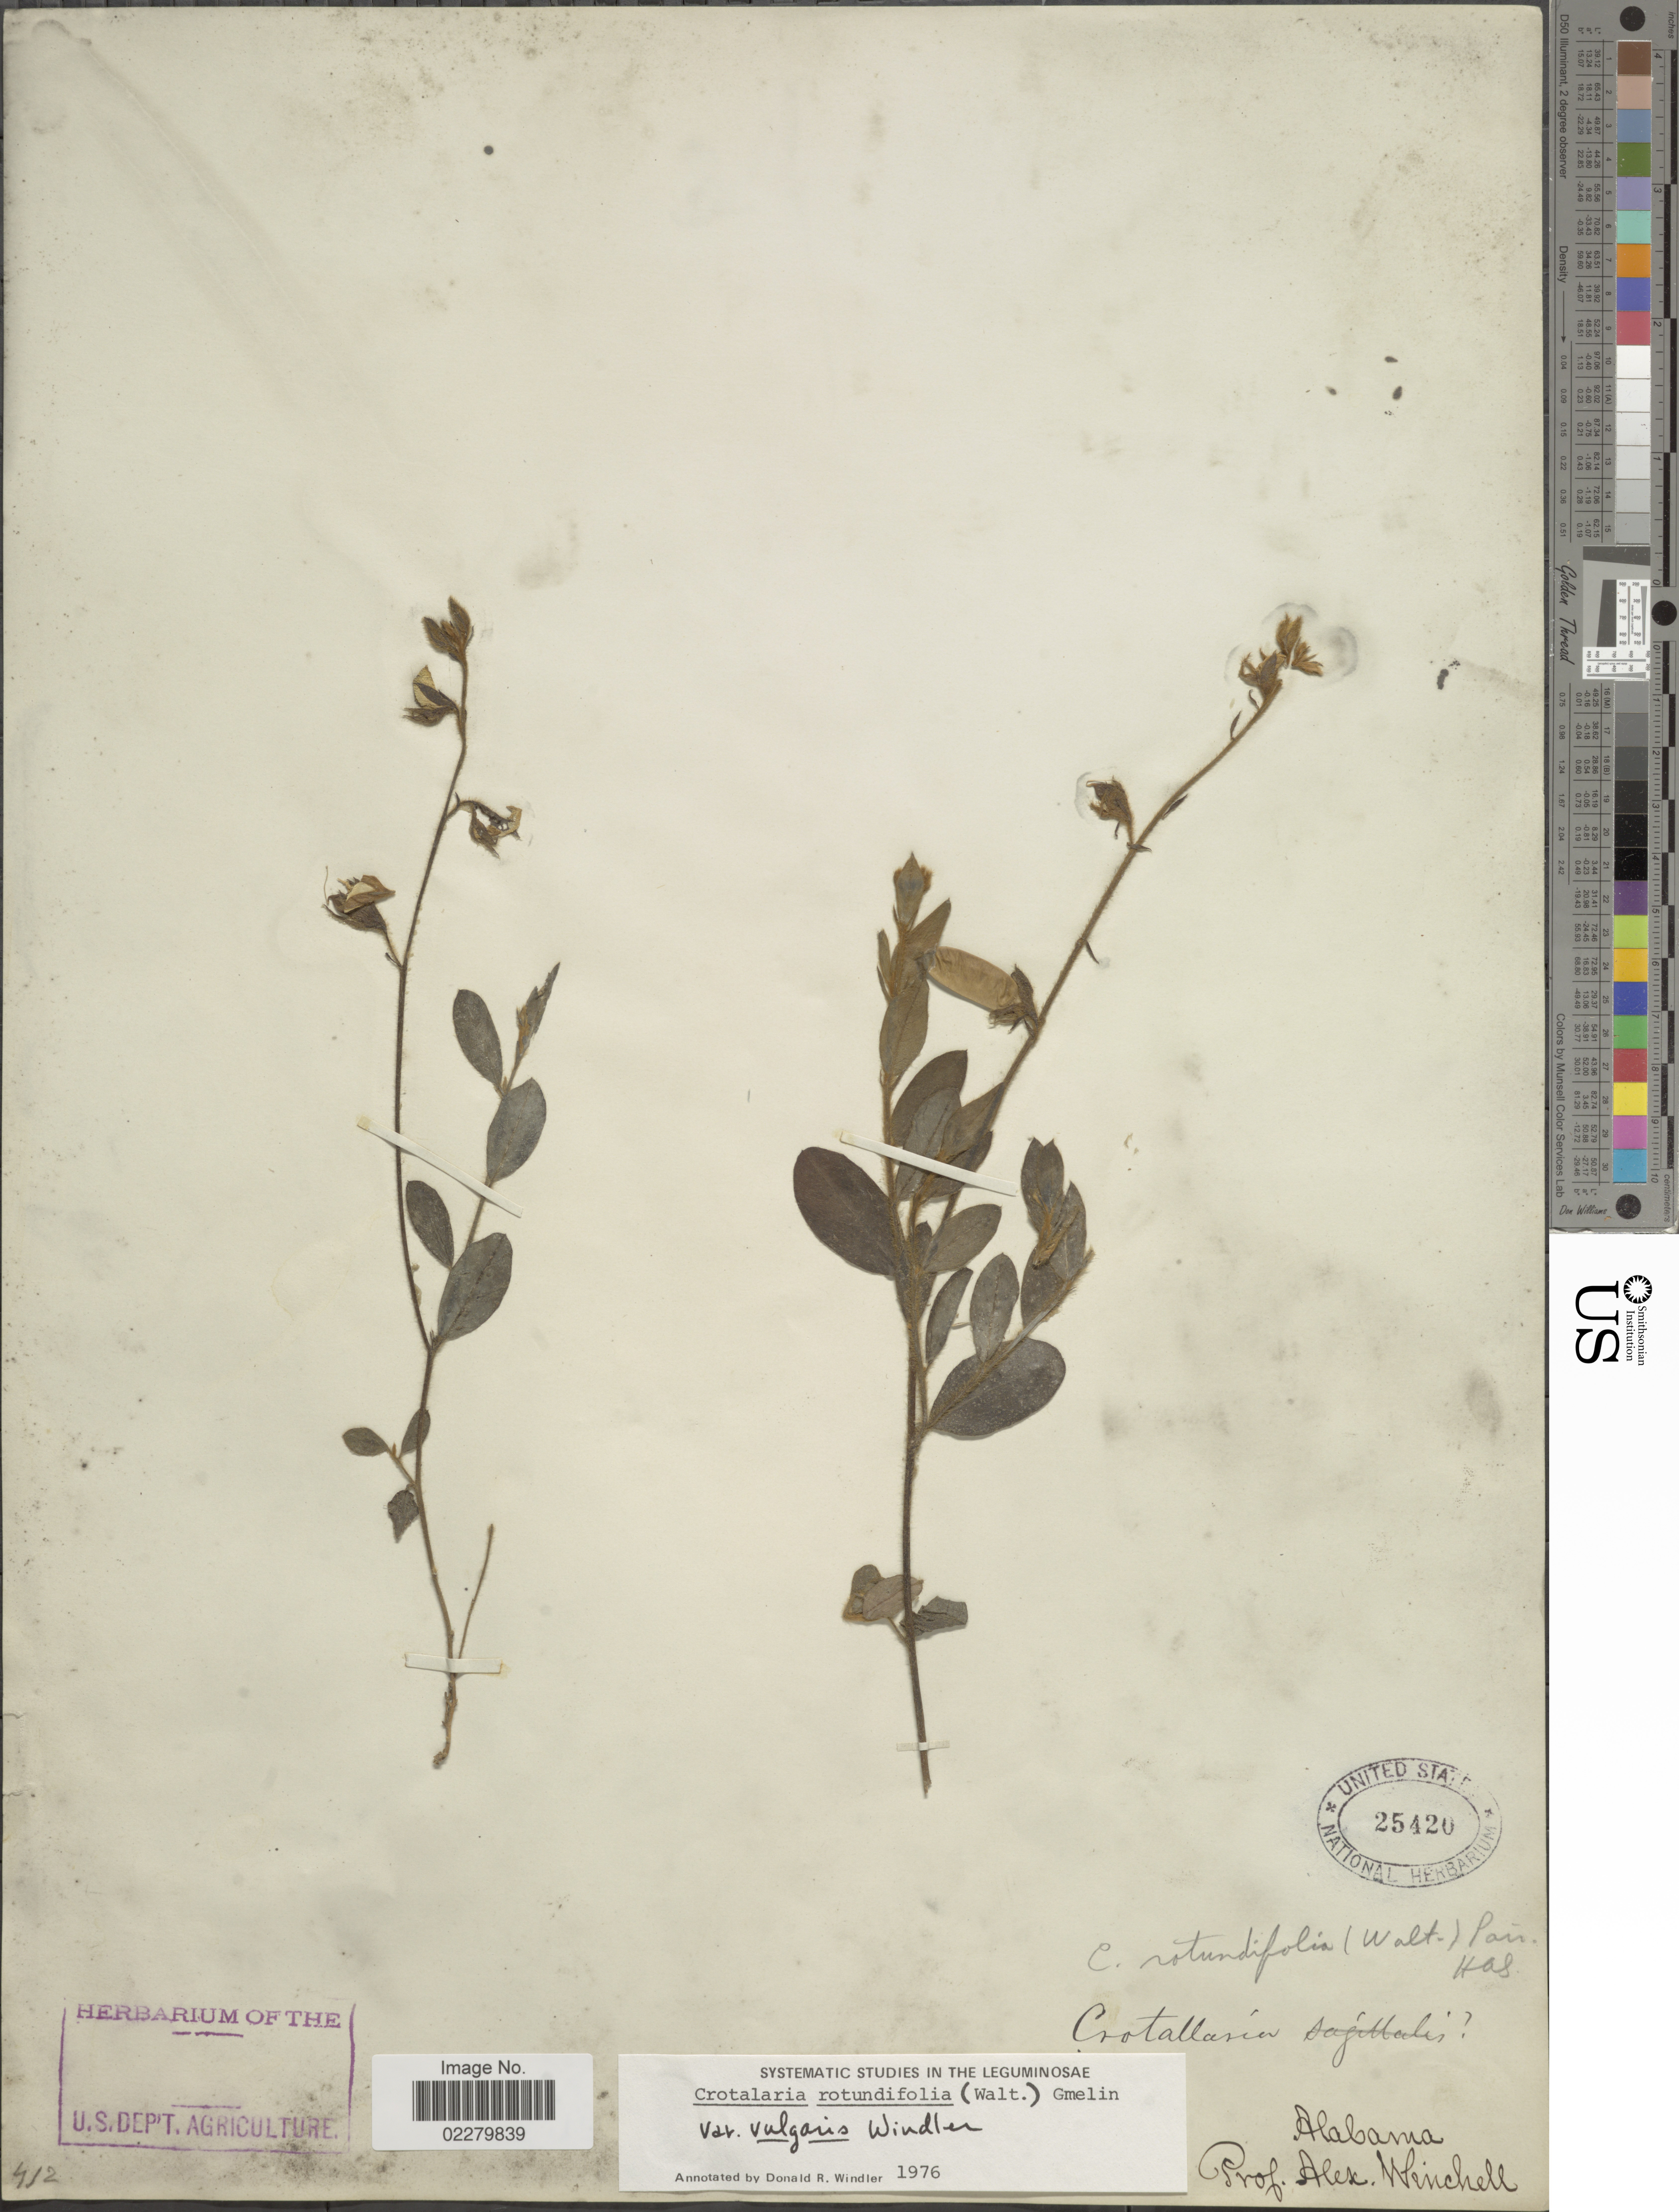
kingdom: Plantae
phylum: Tracheophyta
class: Magnoliopsida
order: Fabales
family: Fabaceae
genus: Crotalaria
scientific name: Crotalaria rotundifolia var. vulgaris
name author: Windler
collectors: A. Winchell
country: United States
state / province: Alabama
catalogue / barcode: US 25420